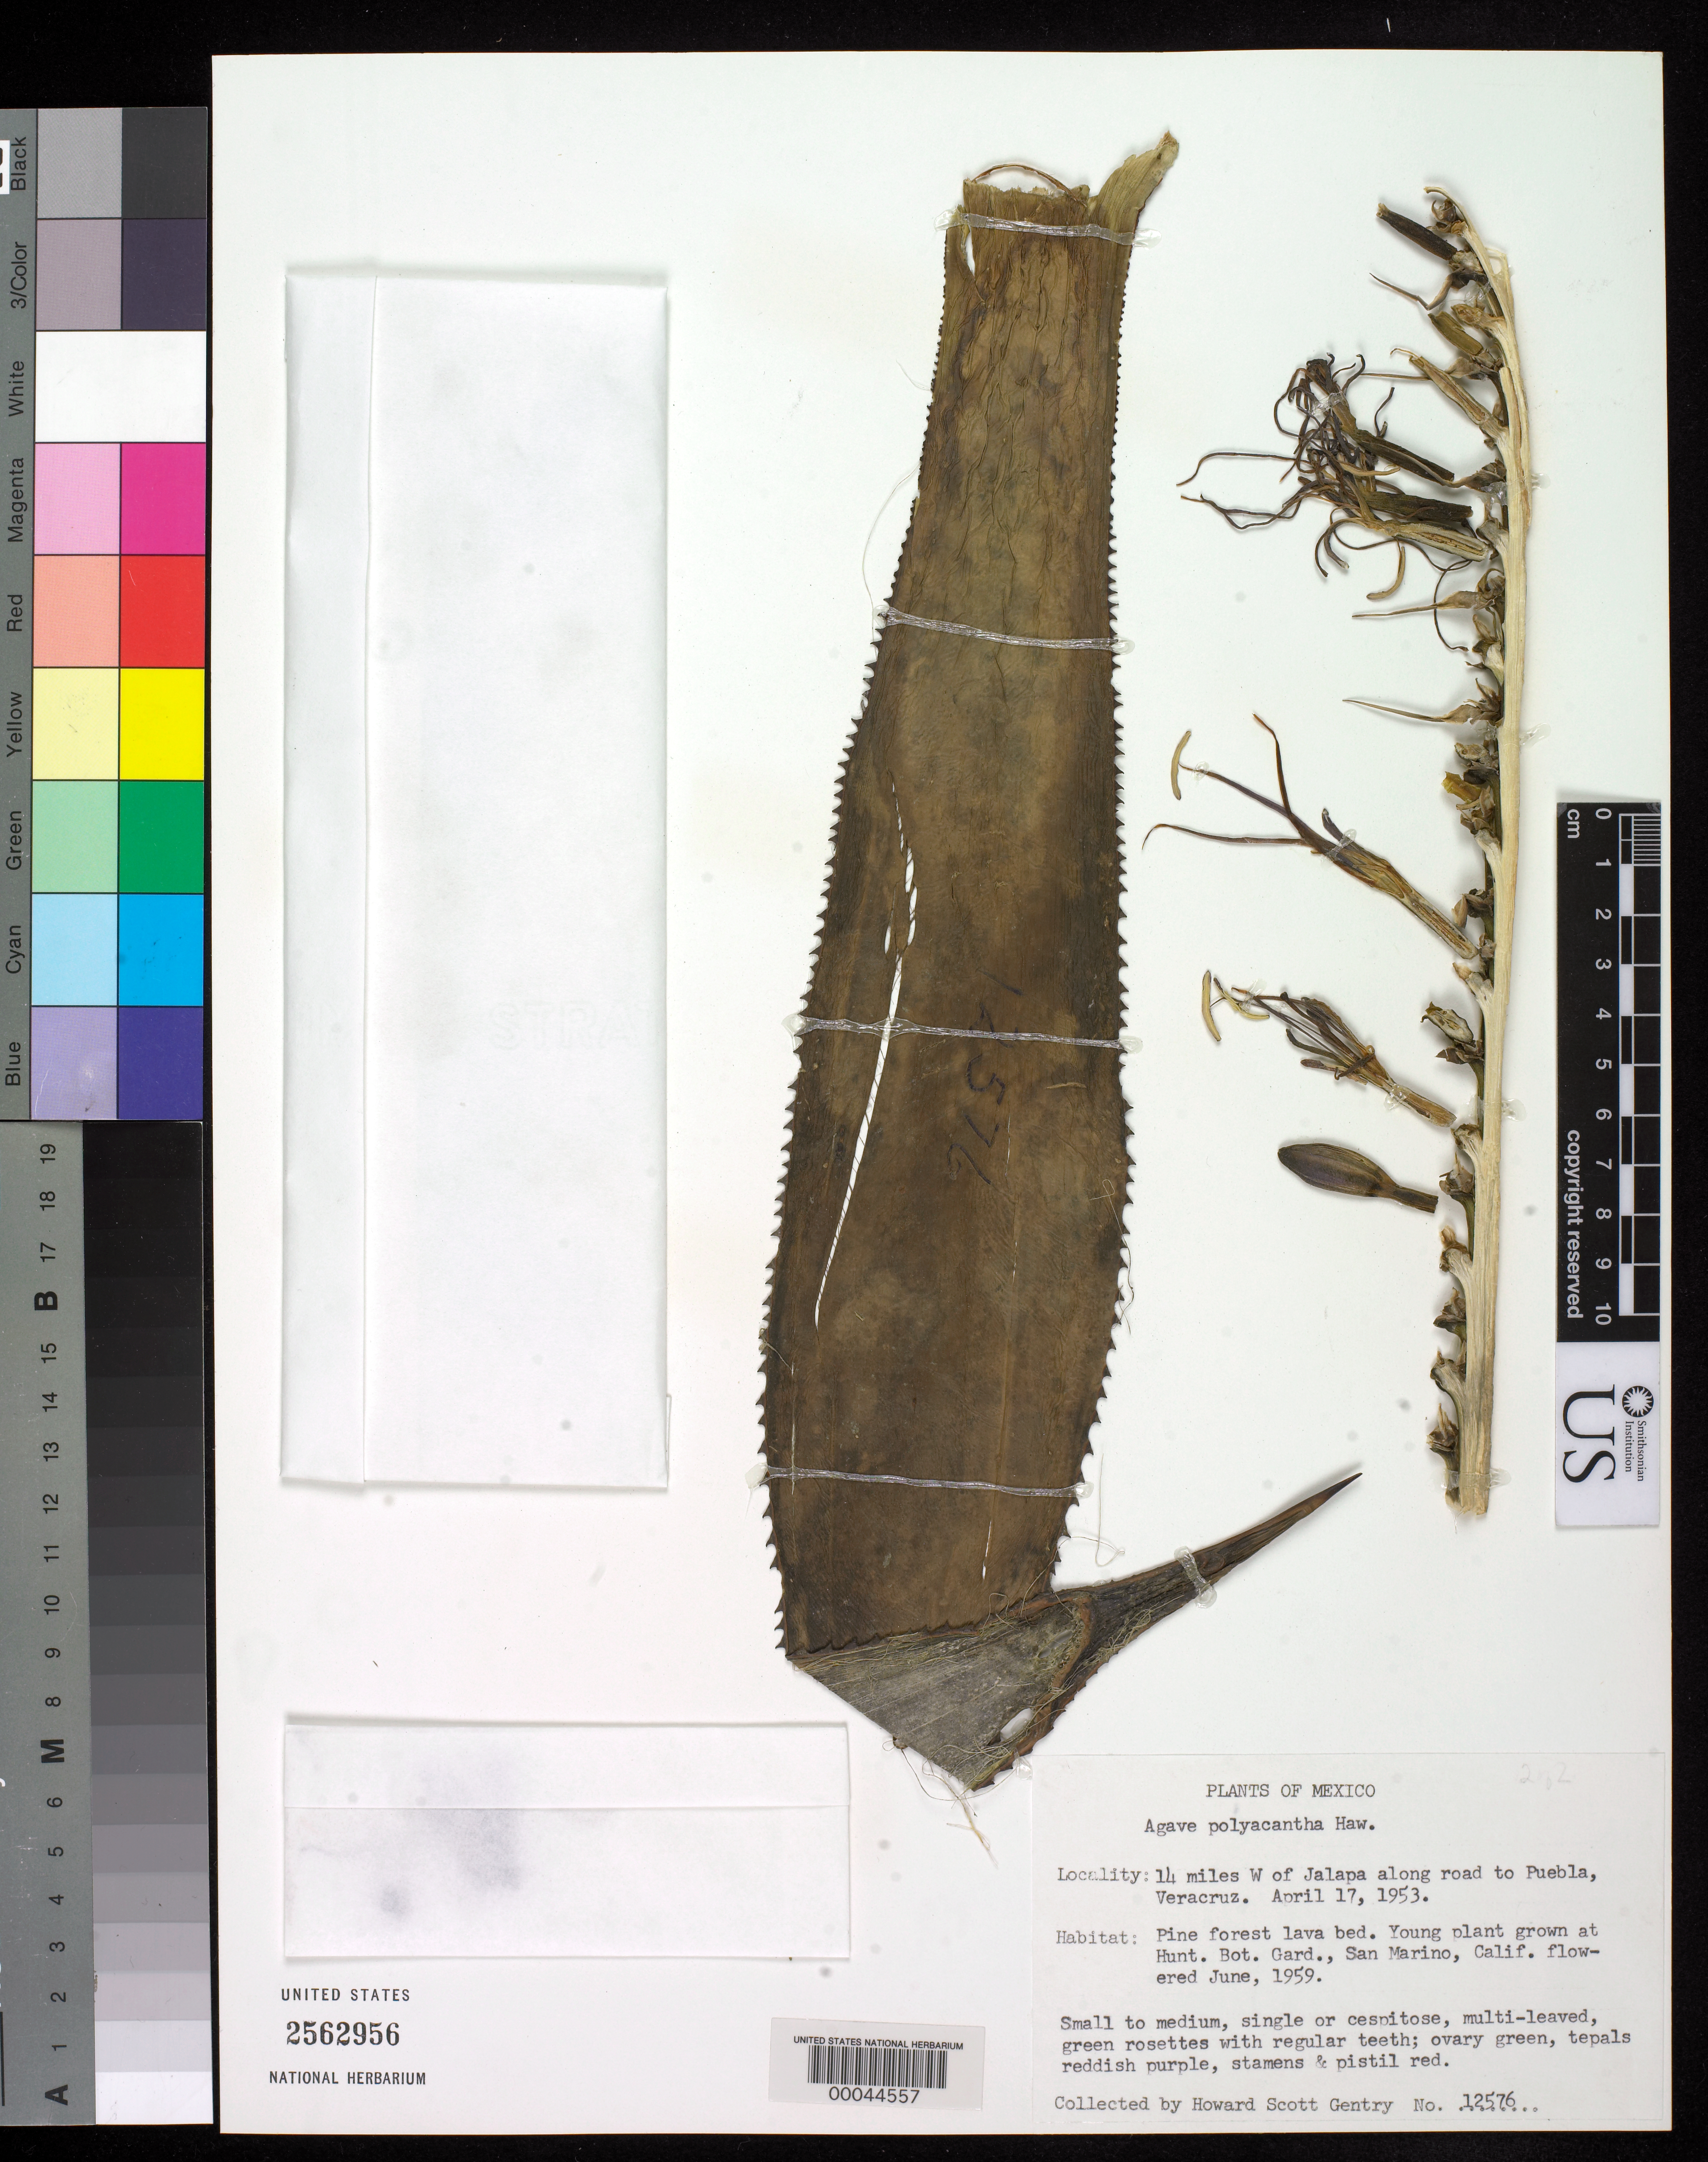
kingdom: Plantae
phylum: Tracheophyta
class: Liliopsida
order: Asparagales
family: Asparagaceae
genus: Agave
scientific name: Agave polyacantha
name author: Haw.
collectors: H. S. Gentry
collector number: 12576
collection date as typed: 17 Apr 1953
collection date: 1953-04-17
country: Mexico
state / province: Veracruz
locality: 14 mi W of Jalapa along road to Puebla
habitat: Pine forest lava bed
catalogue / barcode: US 2562956